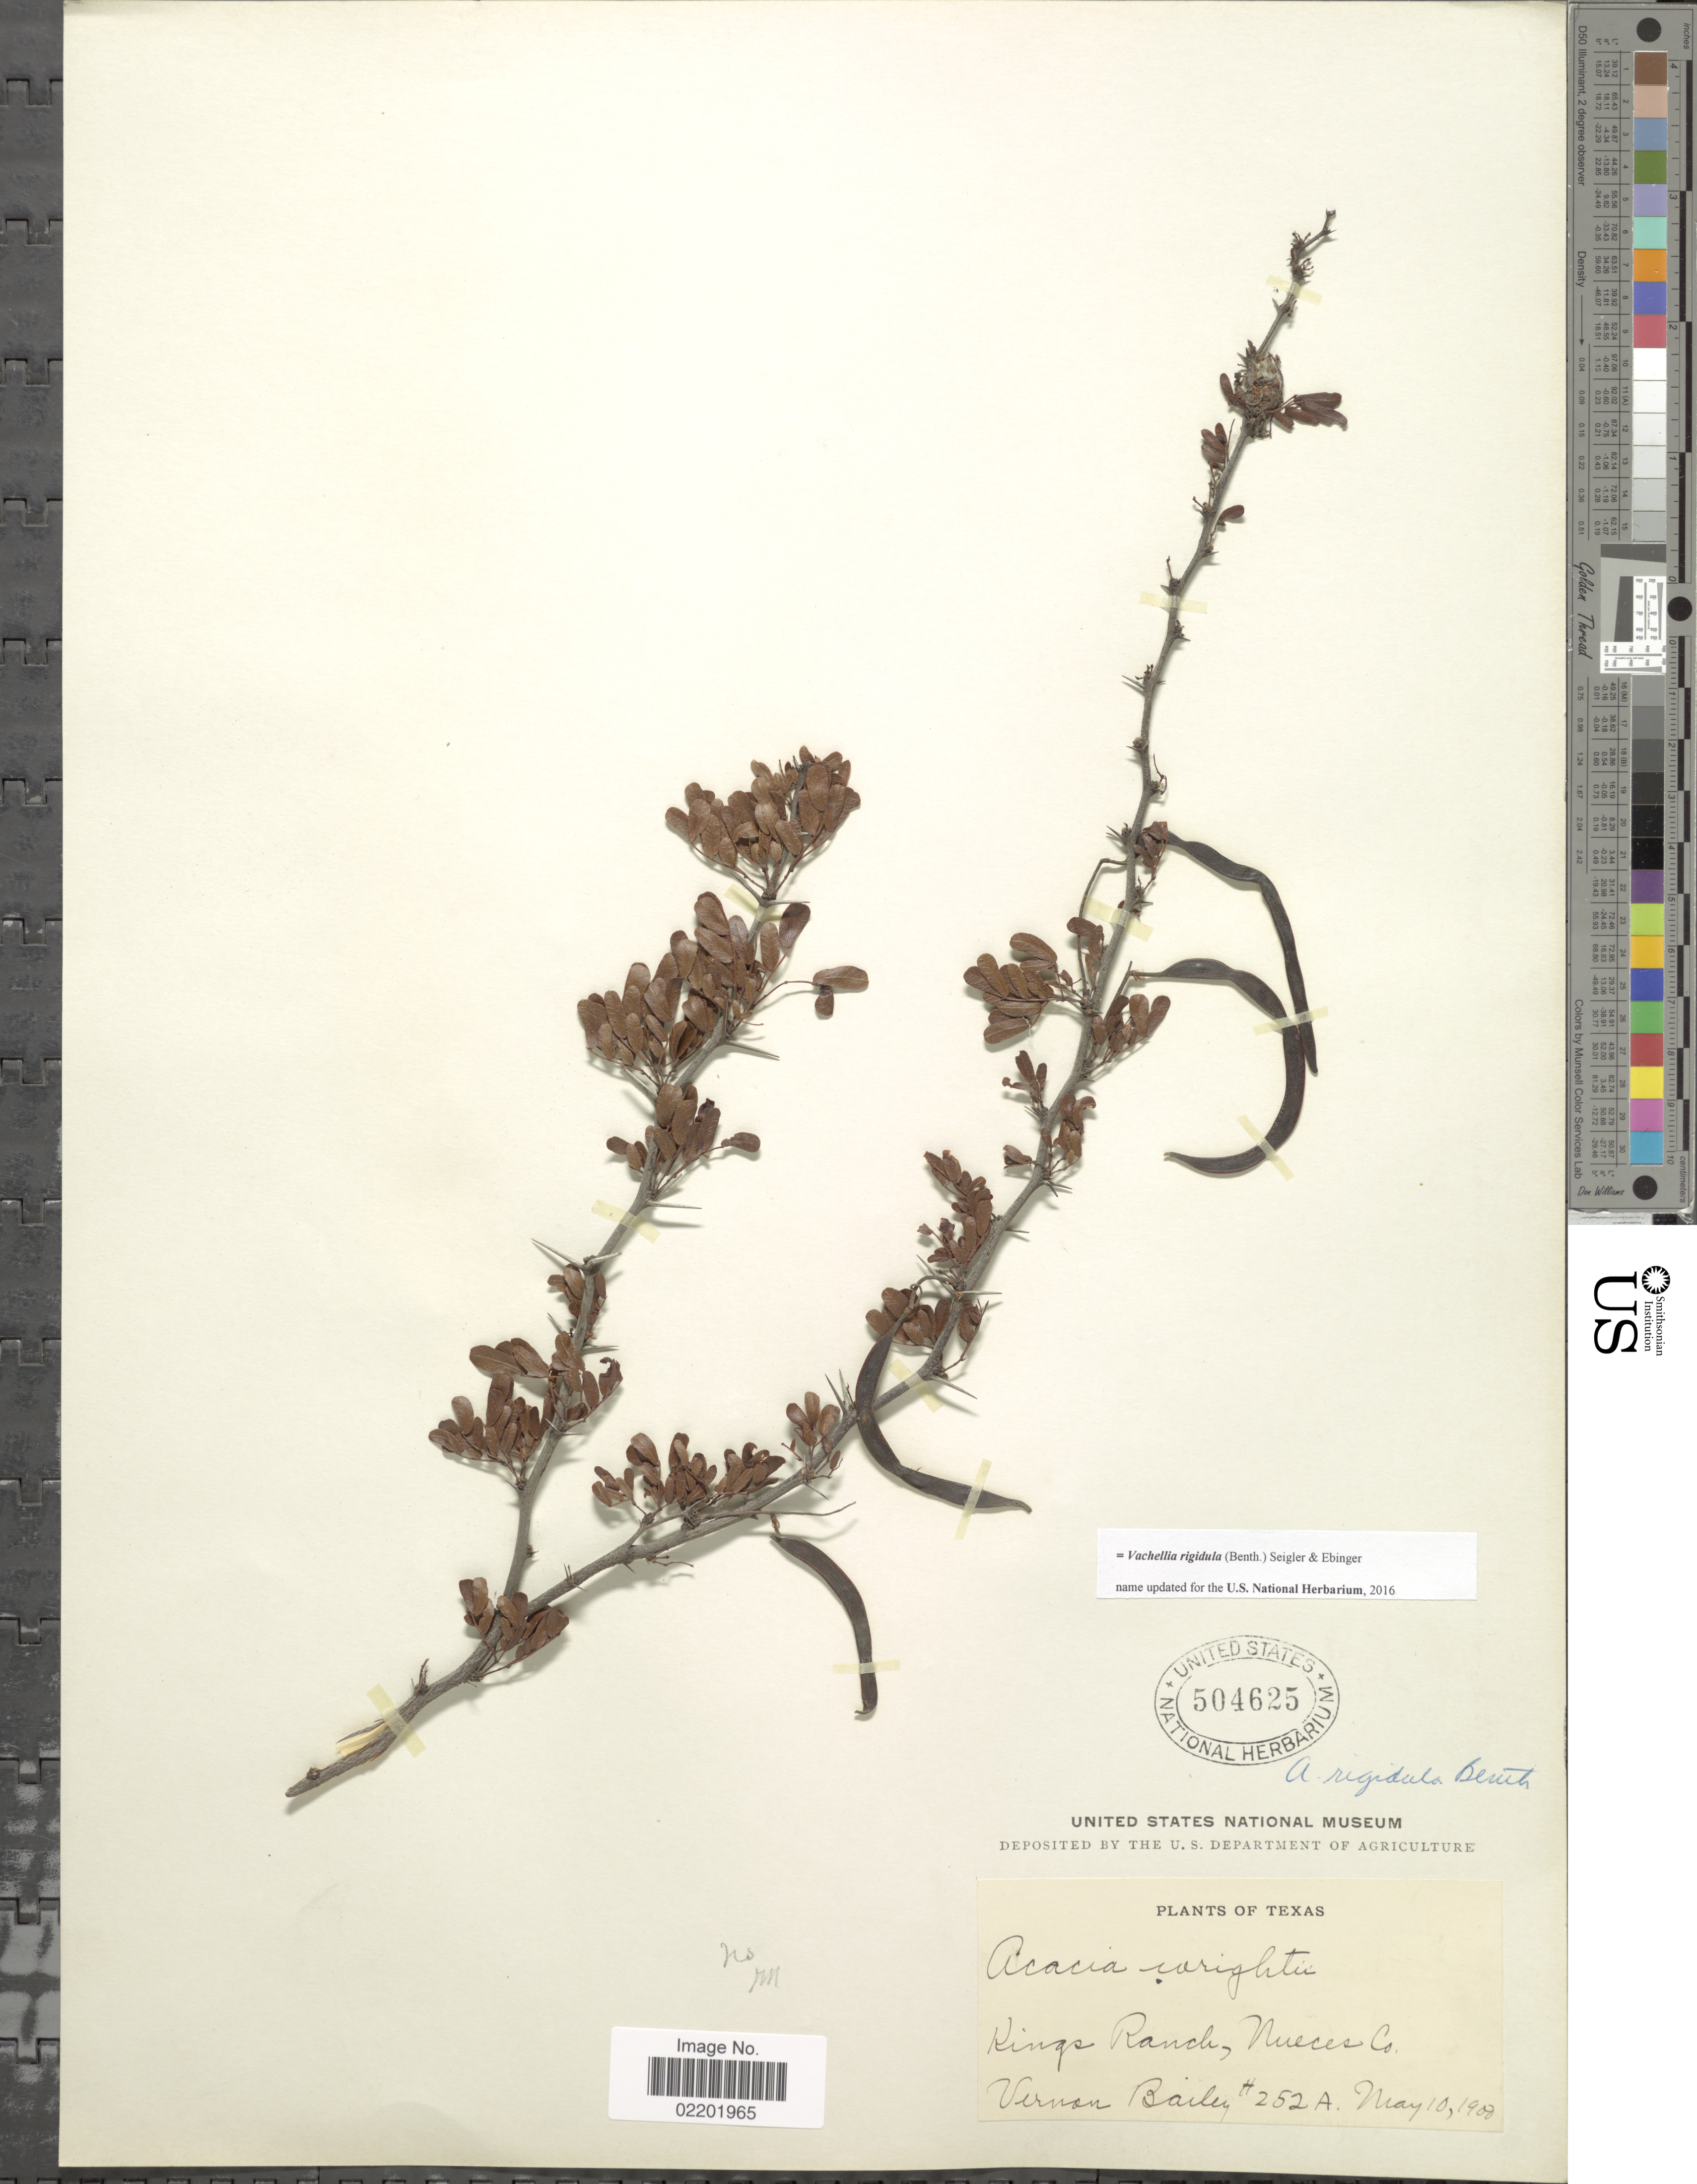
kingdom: Plantae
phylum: Tracheophyta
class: Magnoliopsida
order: Fabales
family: Fabaceae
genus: Vachellia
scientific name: Vachellia rigidula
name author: (Benth.) Seigler & Ebinger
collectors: V. O. Bailey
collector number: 252A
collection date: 1900-05-10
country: United States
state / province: Texas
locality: Kings Ranch, Neuces Co.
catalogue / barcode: US 504625